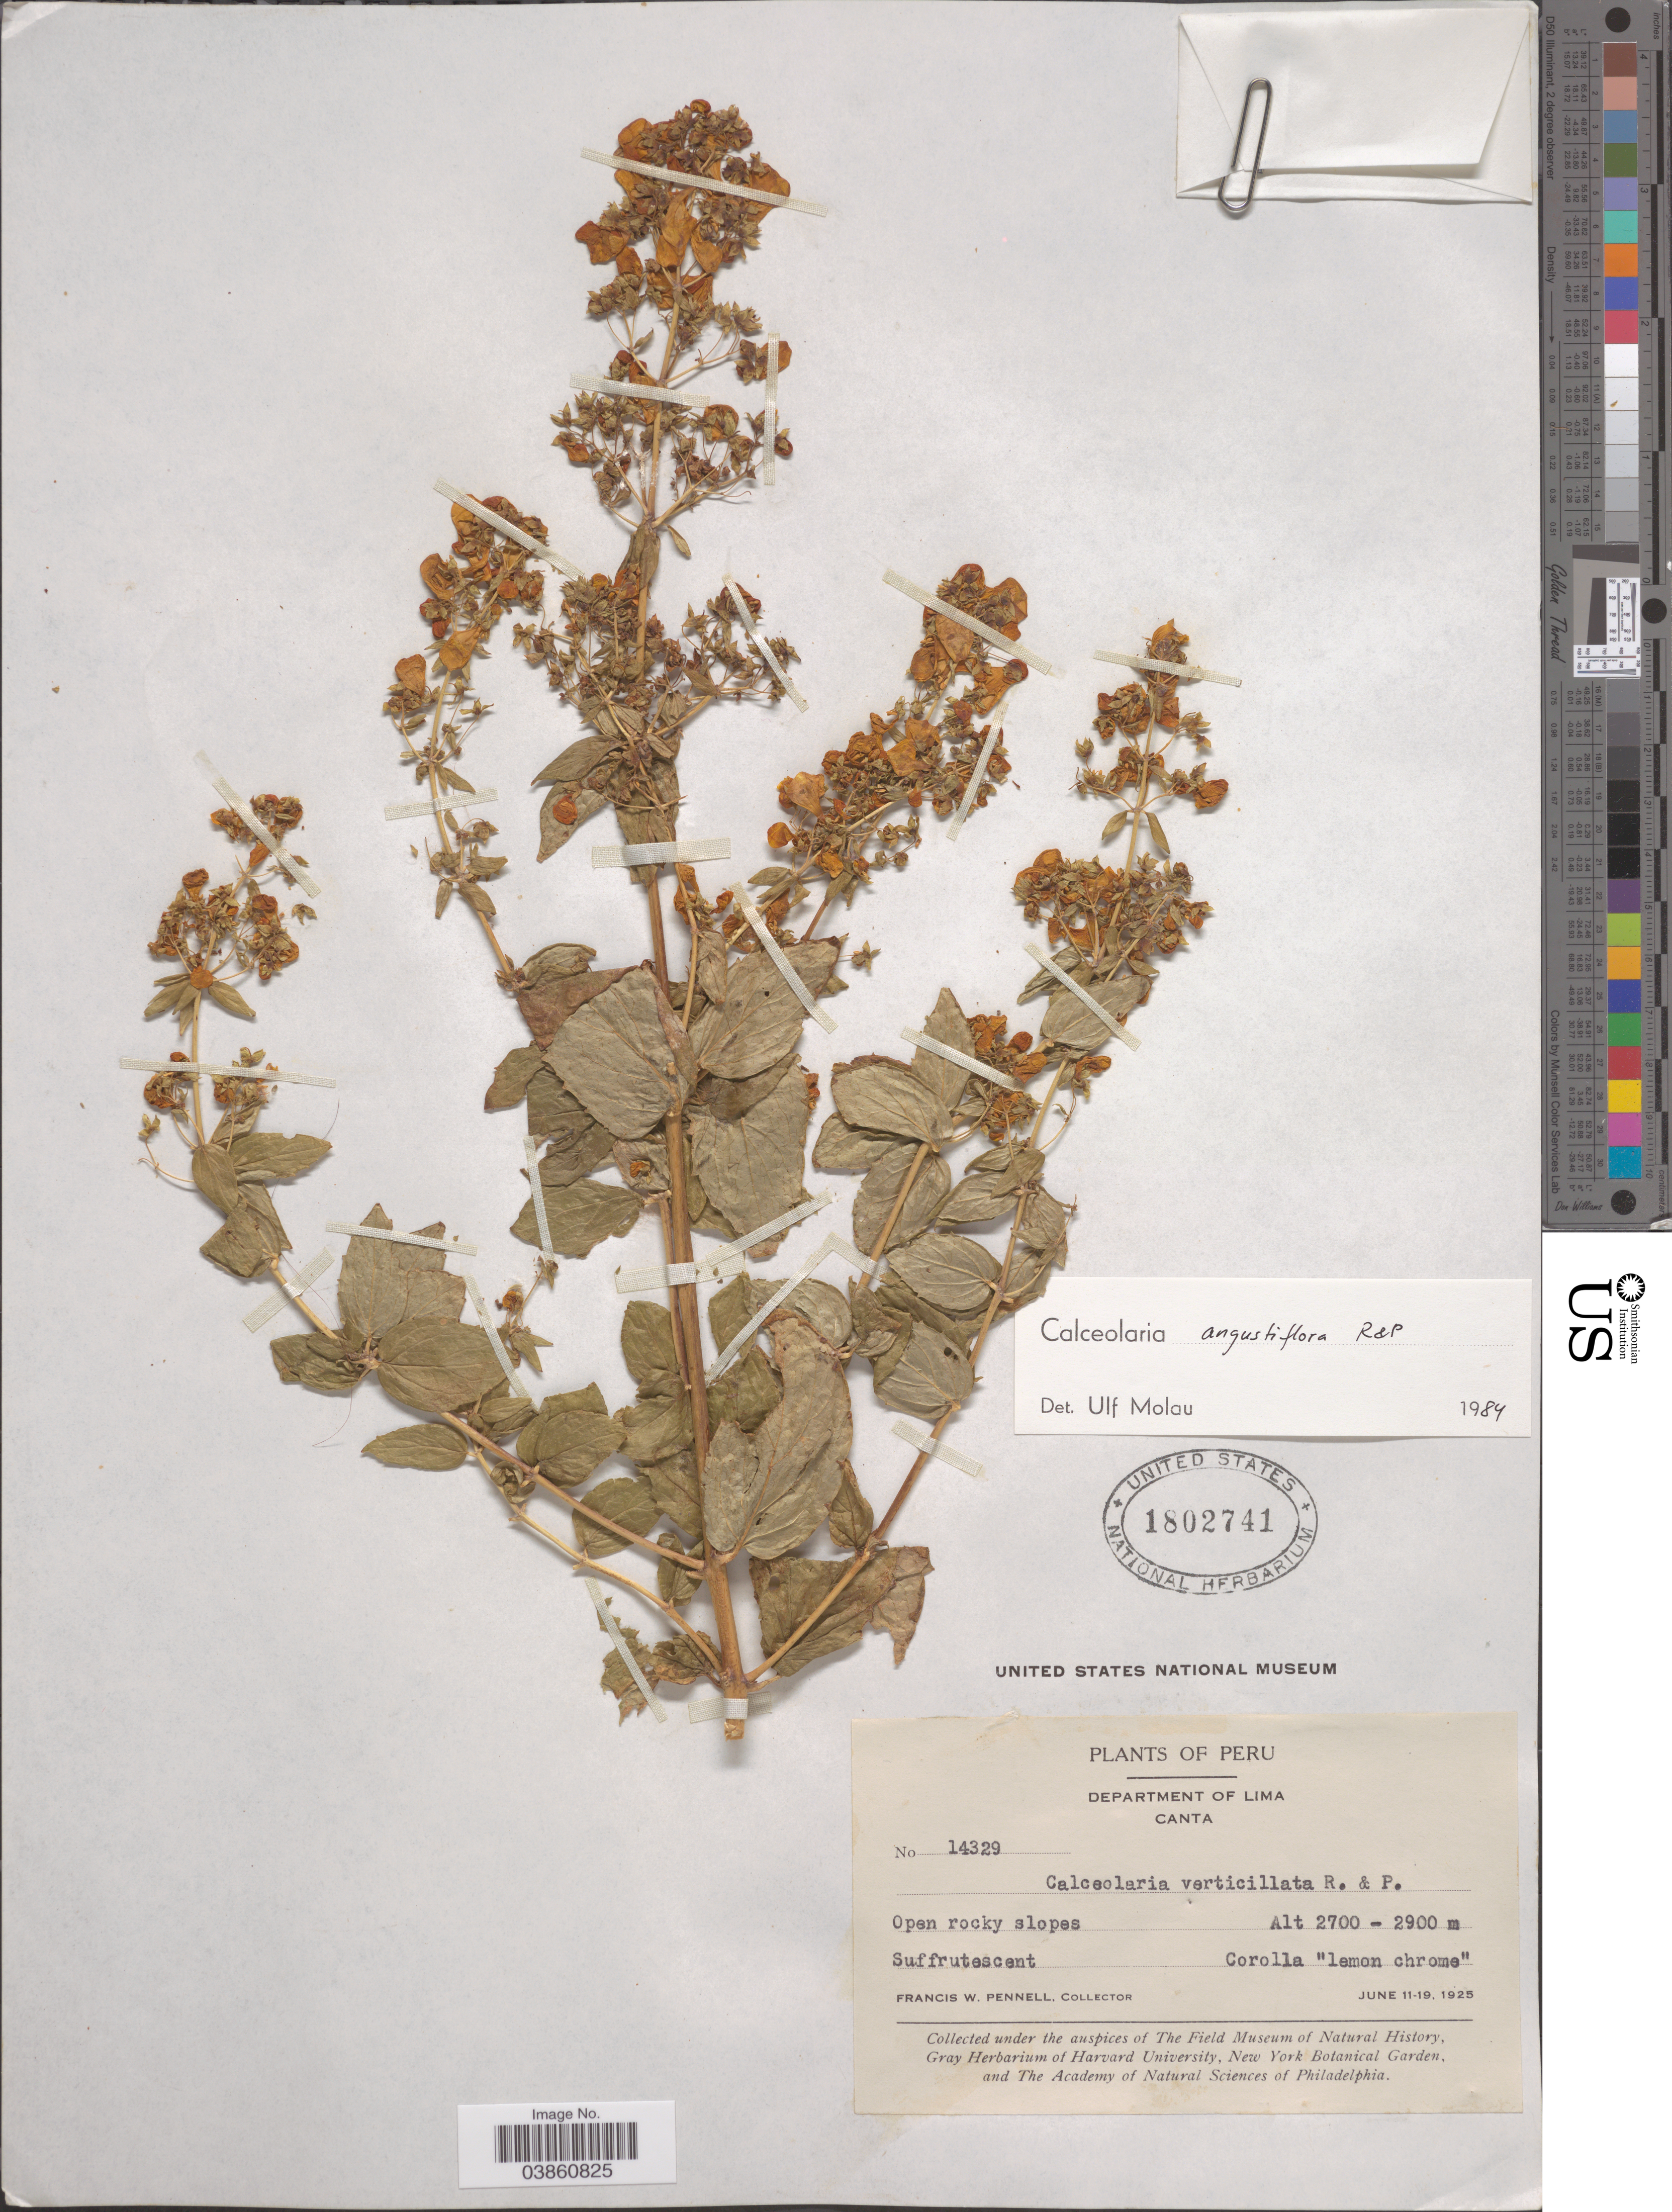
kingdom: Plantae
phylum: Tracheophyta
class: Magnoliopsida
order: Lamiales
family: Calceolariaceae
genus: Calceolaria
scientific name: Calceolaria angustiflora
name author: Ruiz & Pav.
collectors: F. W. Pennell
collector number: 14329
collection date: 1925-06-11/1925-06-19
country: Peru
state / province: Lima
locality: Department of Lima. Canta.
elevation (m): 2700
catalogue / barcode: US 1802741